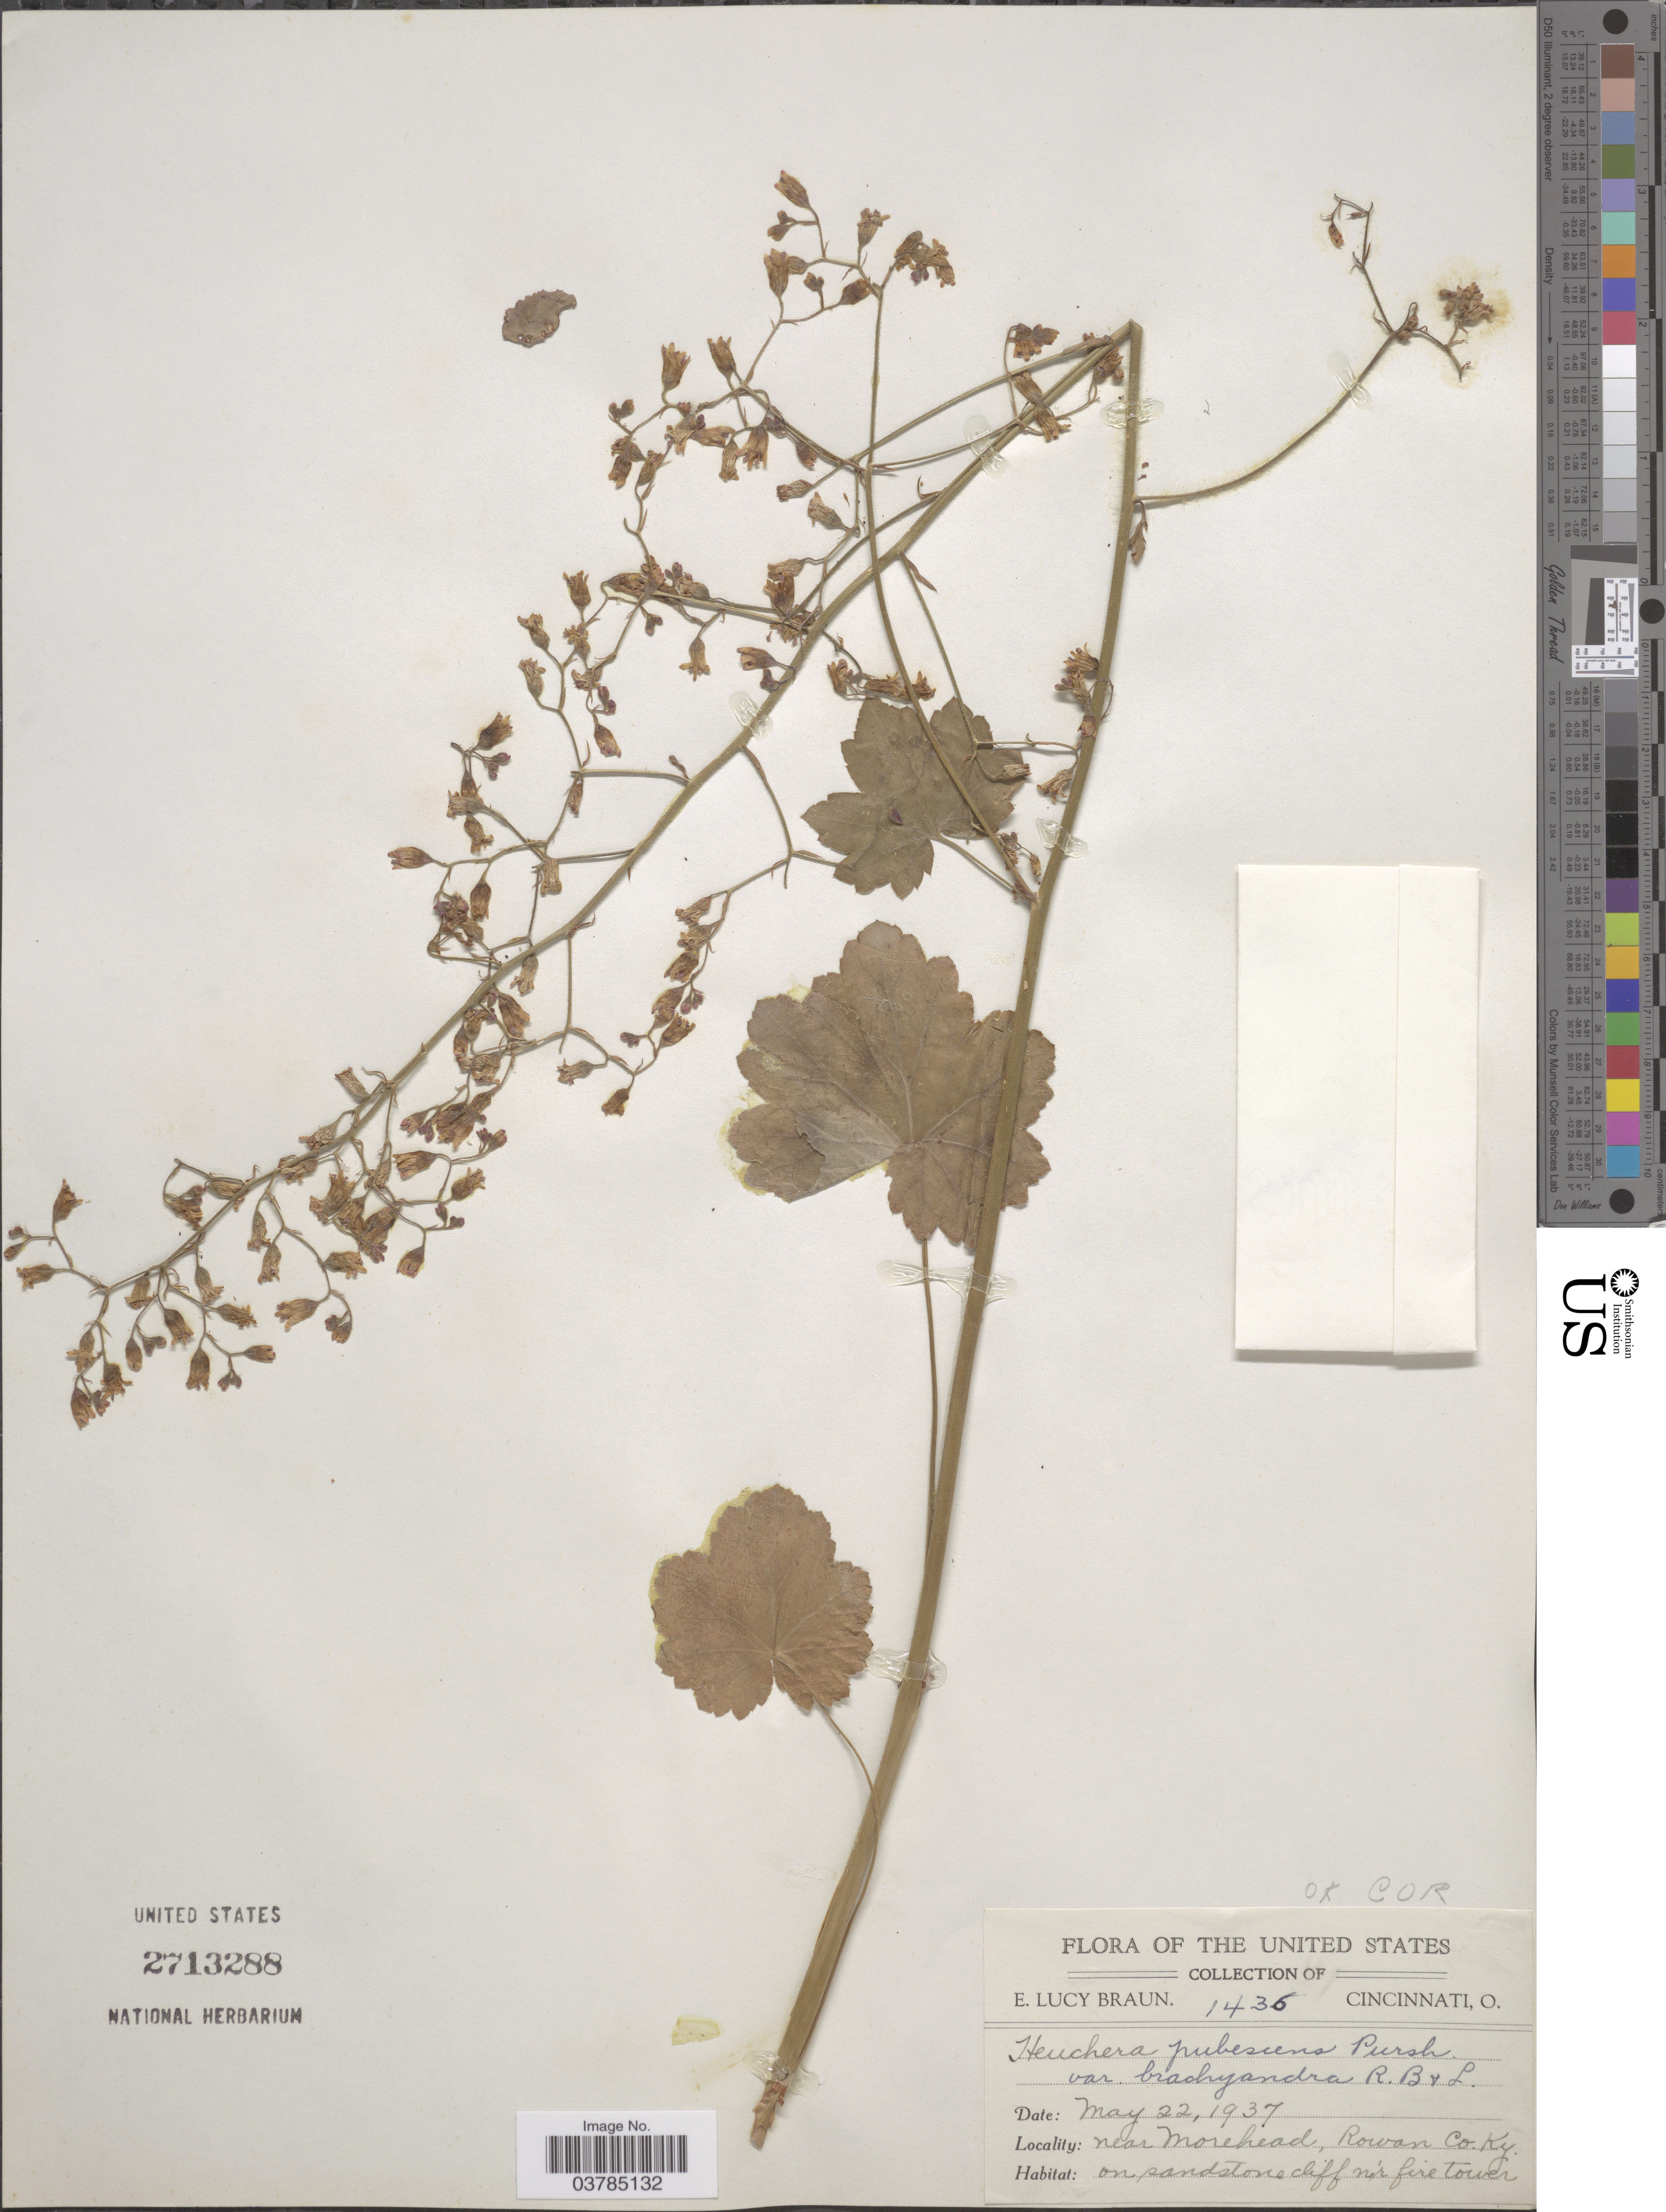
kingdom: Plantae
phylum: Tracheophyta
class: Magnoliopsida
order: Saxifragales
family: Saxifragaceae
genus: Heuchera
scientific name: Heuchera pubescens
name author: Pursh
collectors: E. L. Braun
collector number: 1436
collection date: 1937-05-22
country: United States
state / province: Kentucky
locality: Near Morehead, Rowan Co. On sandstone cliff nr fire town.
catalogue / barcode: US 2713288